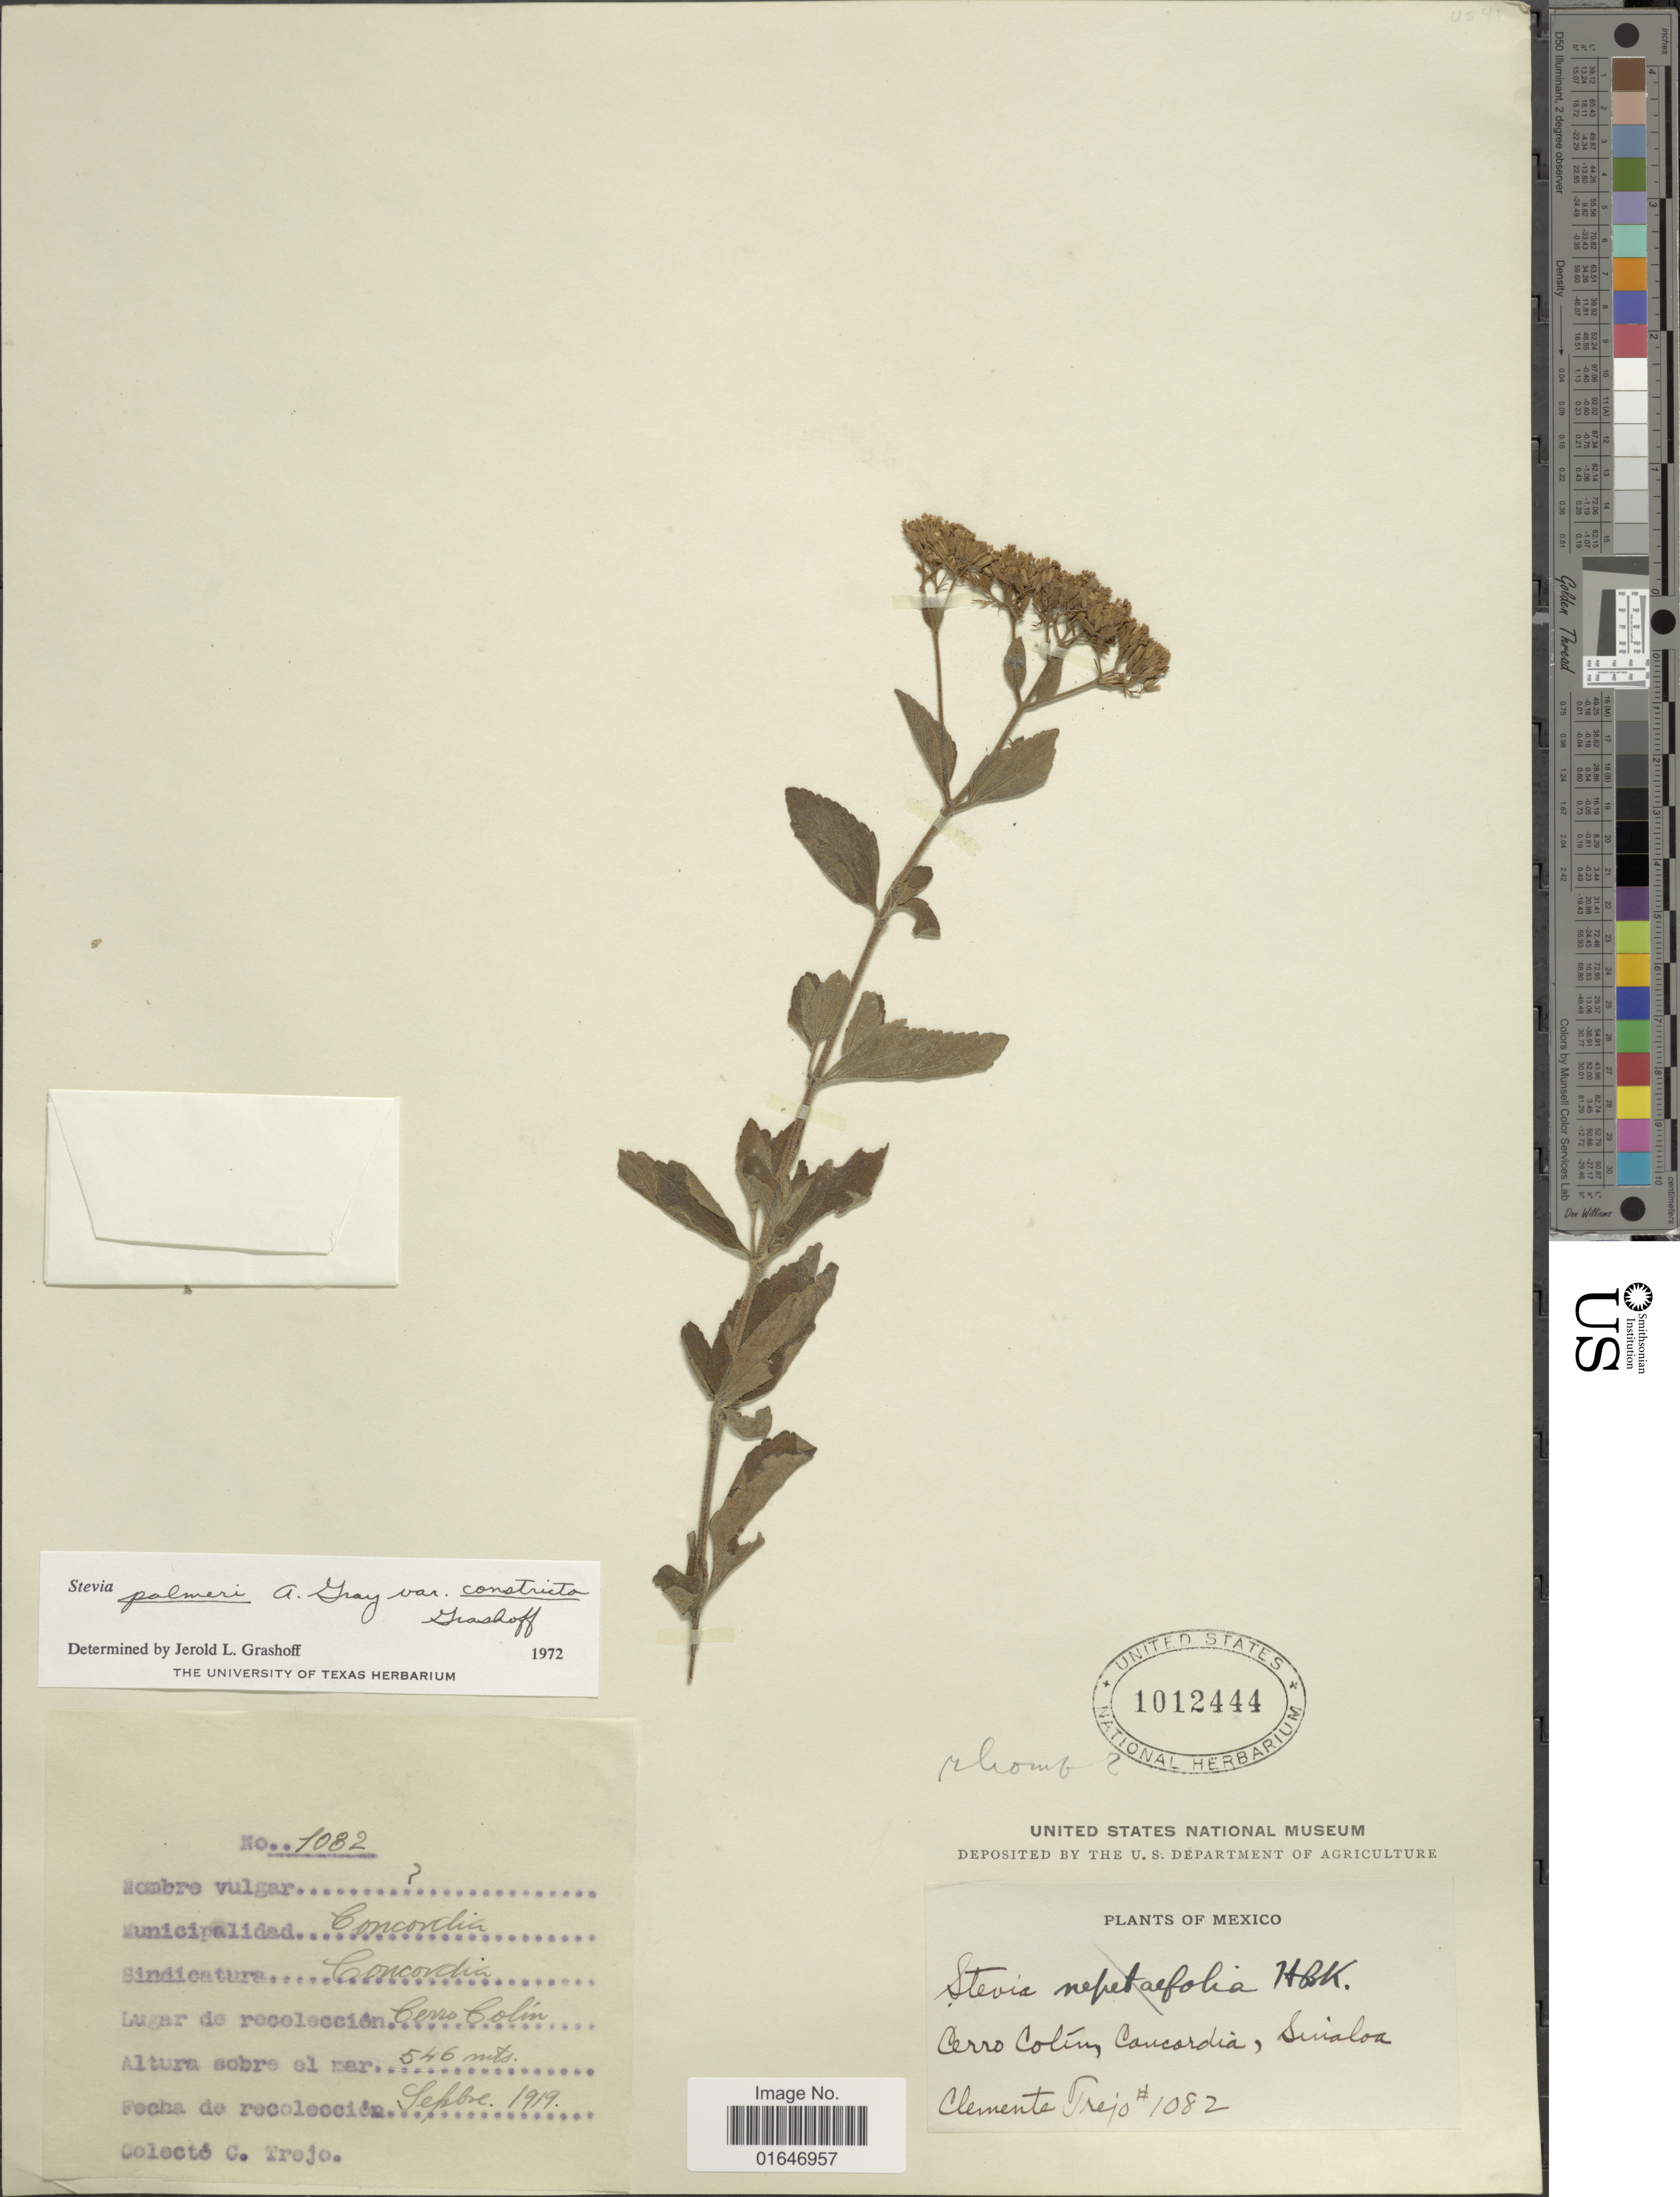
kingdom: Plantae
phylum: Tracheophyta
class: Magnoliopsida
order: Asterales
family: Asteraceae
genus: Stevia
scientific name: Stevia palmeri var. constricta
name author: Grashoff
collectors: C. Trejo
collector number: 1082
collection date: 1919-09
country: Mexico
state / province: Sinaloa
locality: Municipalidad Concordia, Sindicatura Concordia, Cerro Colím.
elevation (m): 546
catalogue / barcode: US 1012444